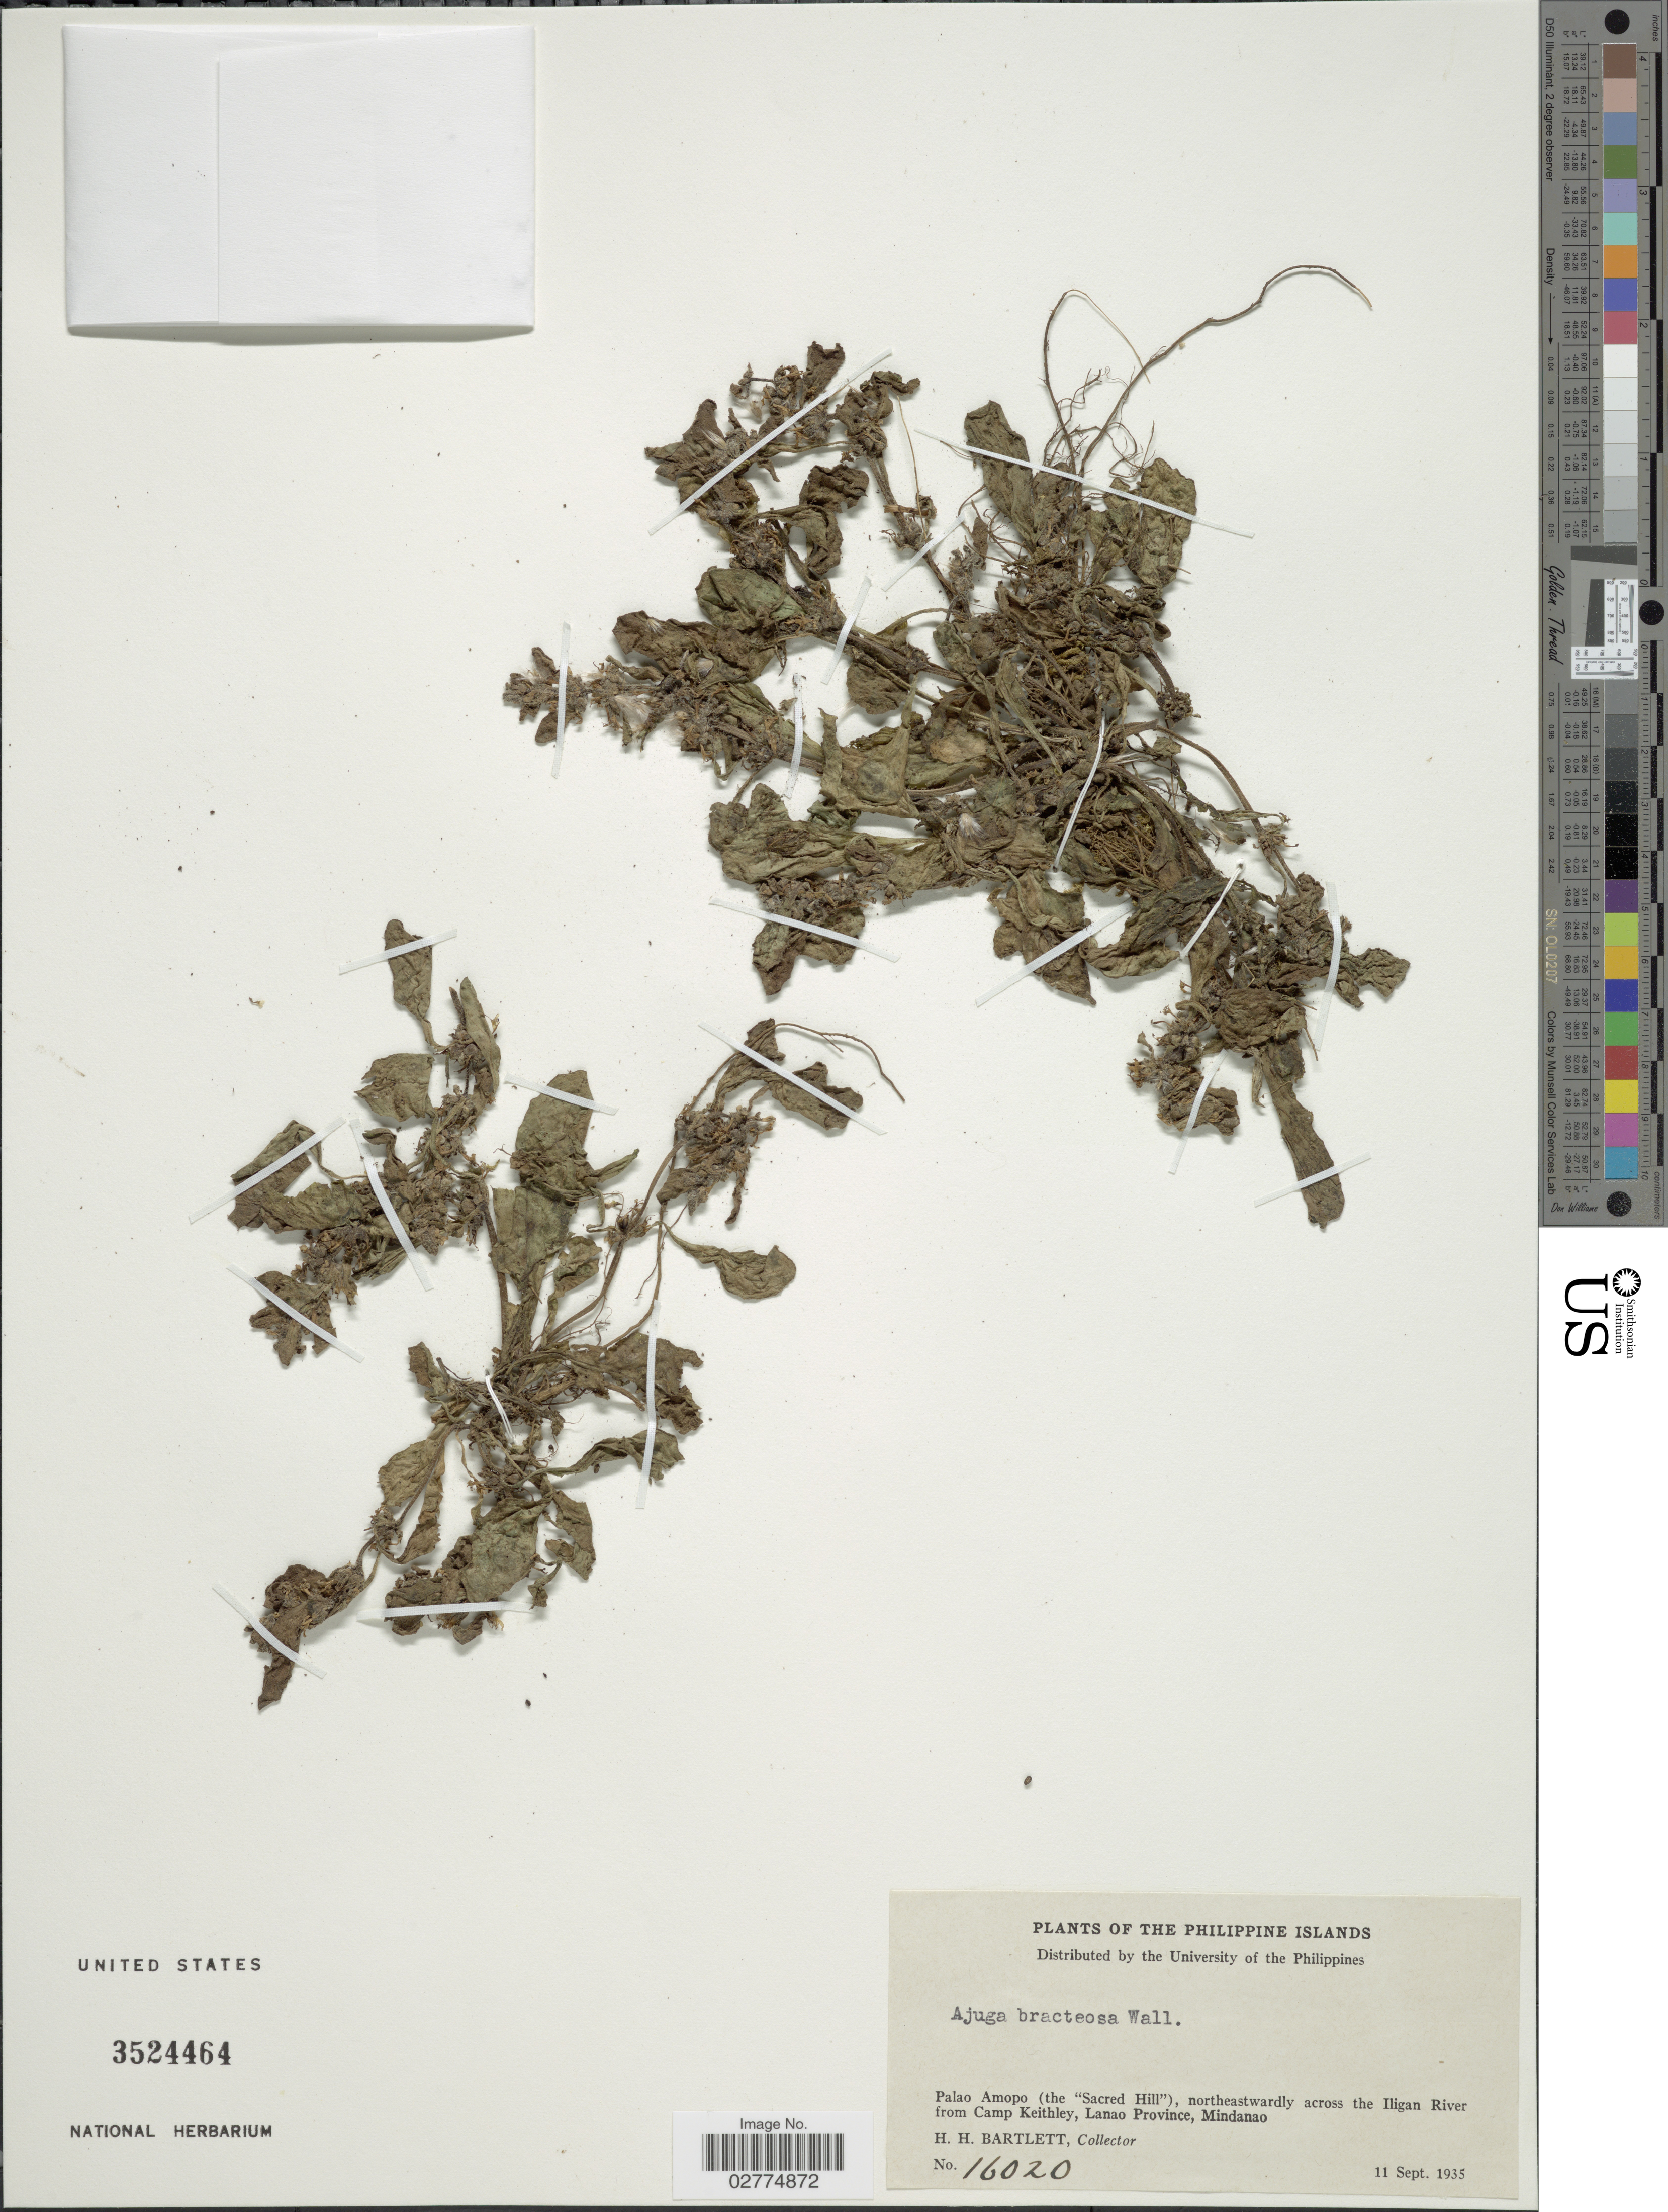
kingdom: Plantae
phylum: Tracheophyta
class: Magnoliopsida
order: Lamiales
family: Lamiaceae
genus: Ajuga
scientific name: Ajuga bracteosa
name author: Wall. ex Benth.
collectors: H. H. Bartlett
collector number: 16020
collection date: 1935-09-11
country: Philippines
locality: Philippine Islands, Palao Amopo (the "Sacred Hill"), northeastwardly across the Iligan River from Camp Keithley, Lanao Province, Mindanao.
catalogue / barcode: US 3524464